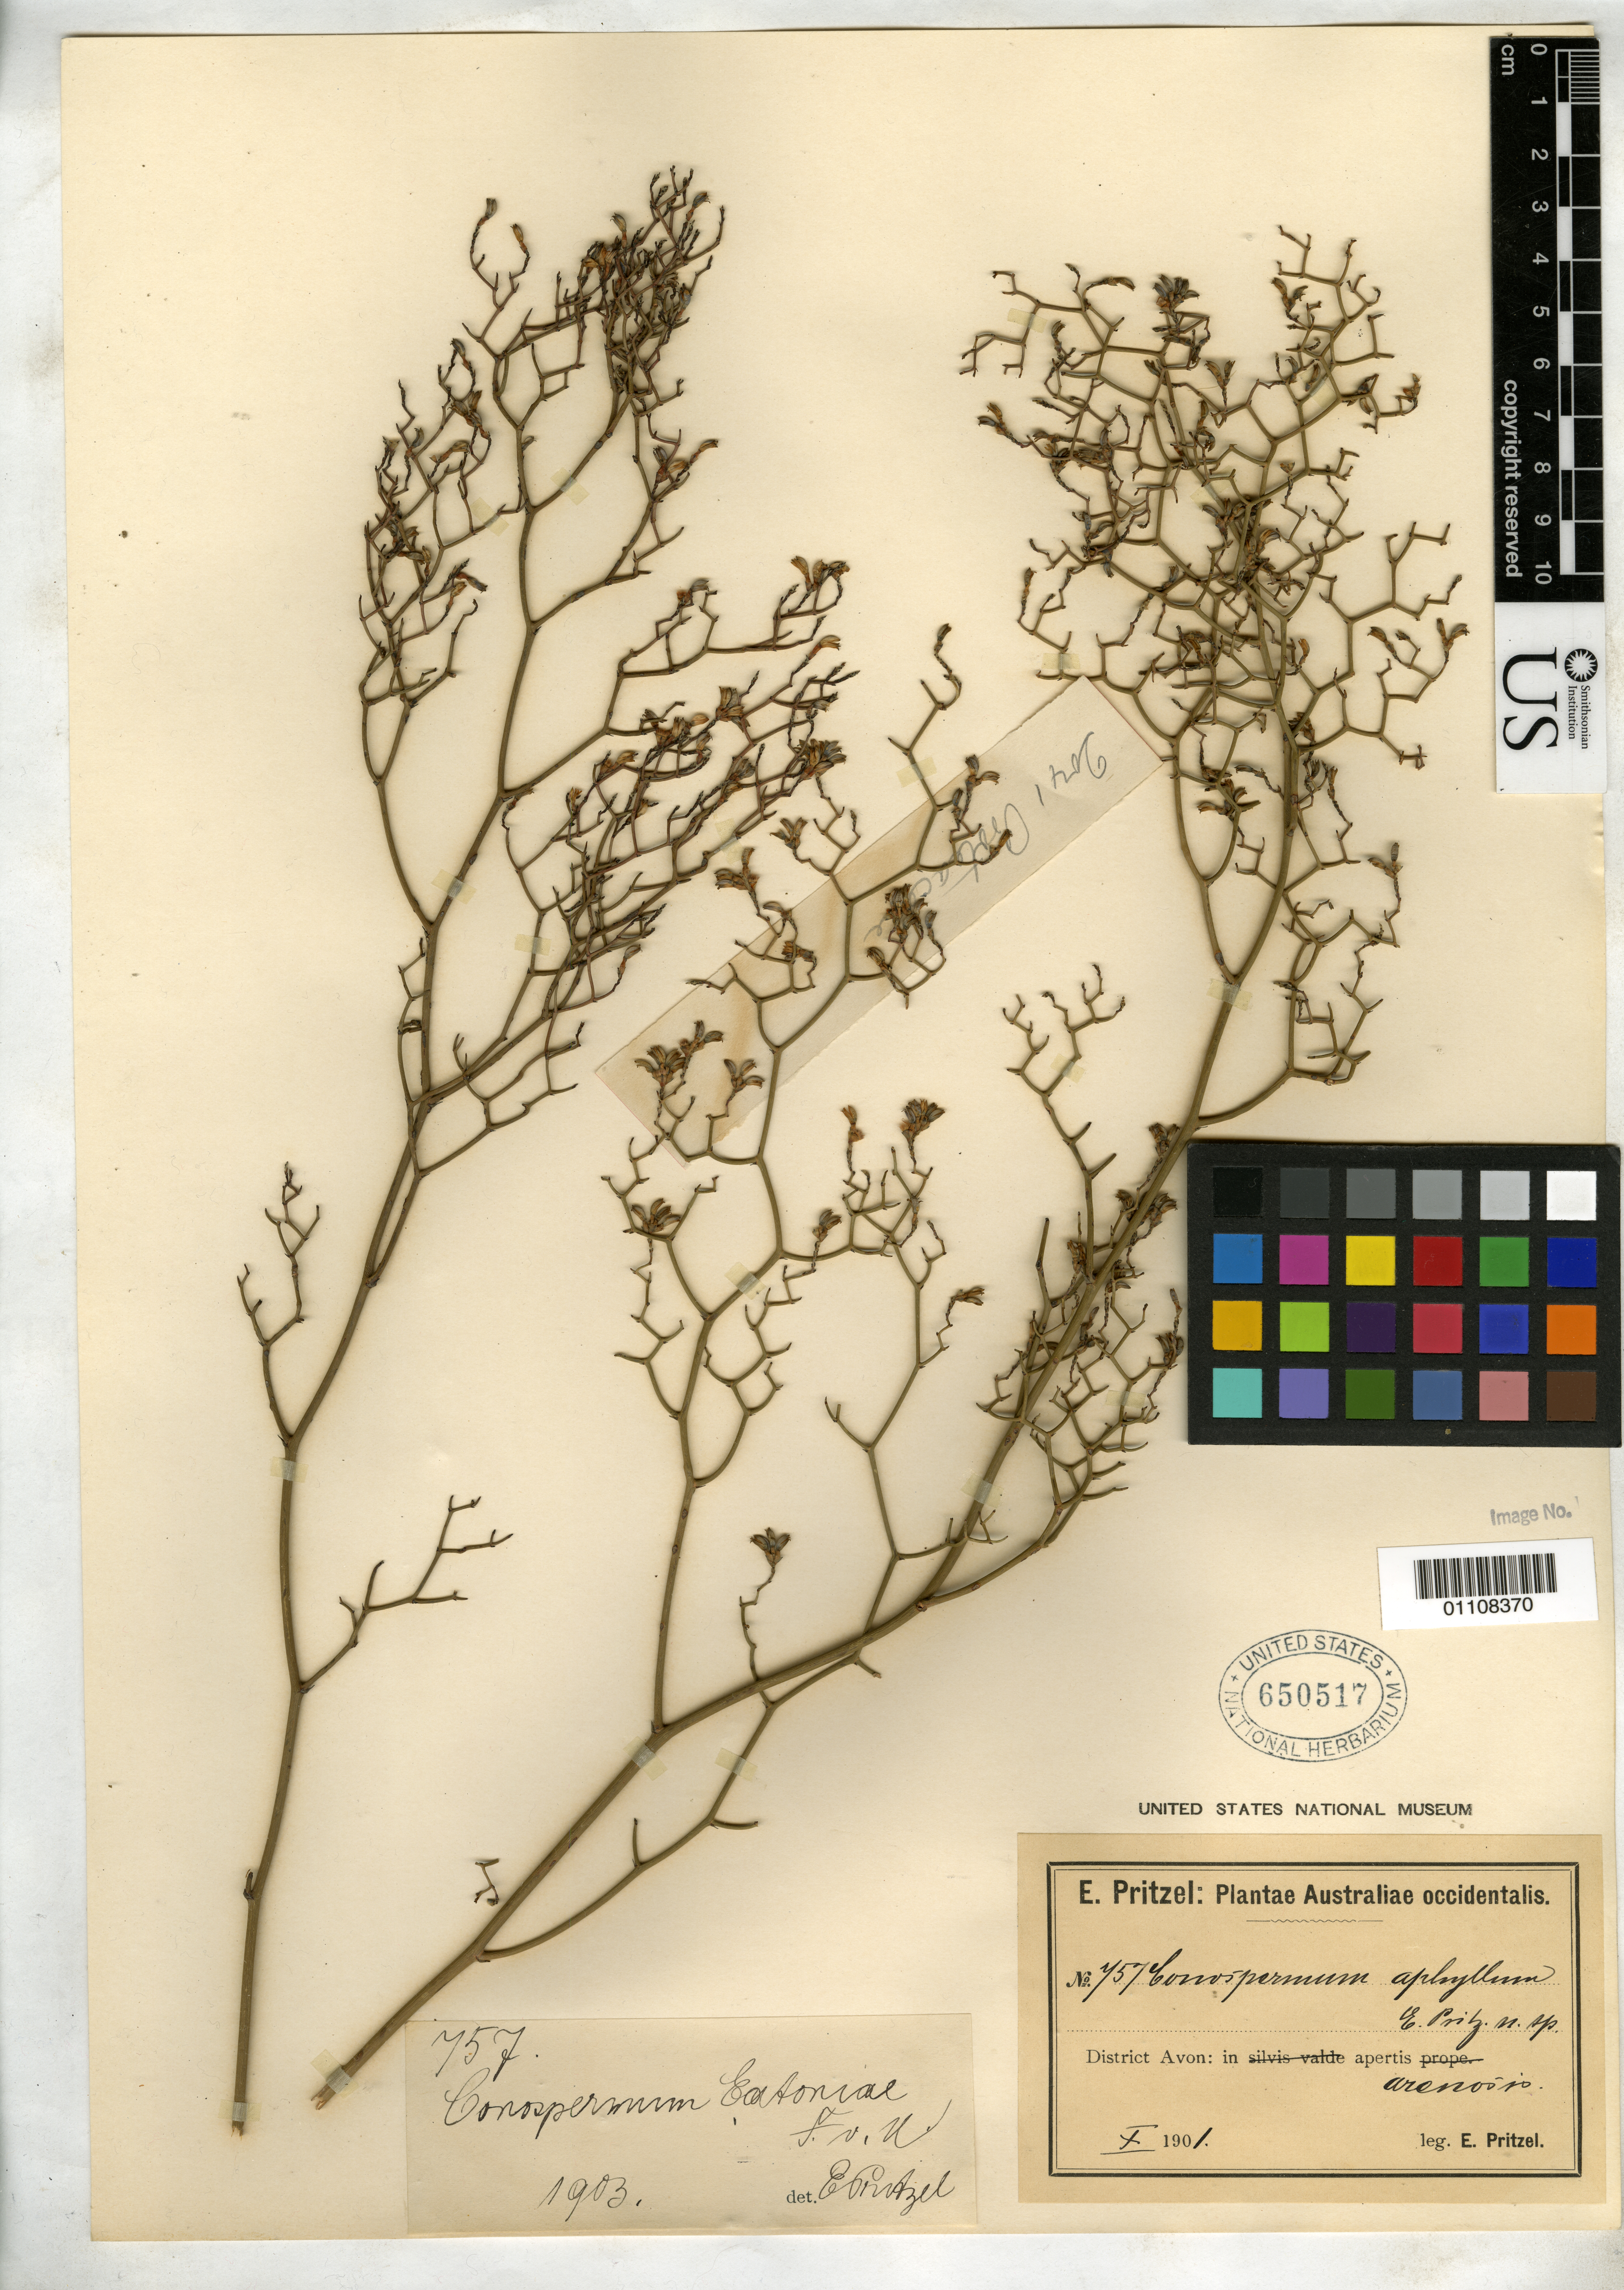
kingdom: Plantae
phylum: Tracheophyta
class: Magnoliopsida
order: Proteales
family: Proteaceae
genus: Conospermum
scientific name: Conospermum eatoniae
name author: E. Pritz. in Diels & E. Pritz.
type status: Type Collection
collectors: E. G. Pritzel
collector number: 757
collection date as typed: Oct 1901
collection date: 1901-10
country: Australia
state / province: Western Australia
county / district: Avon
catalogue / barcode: US 650517